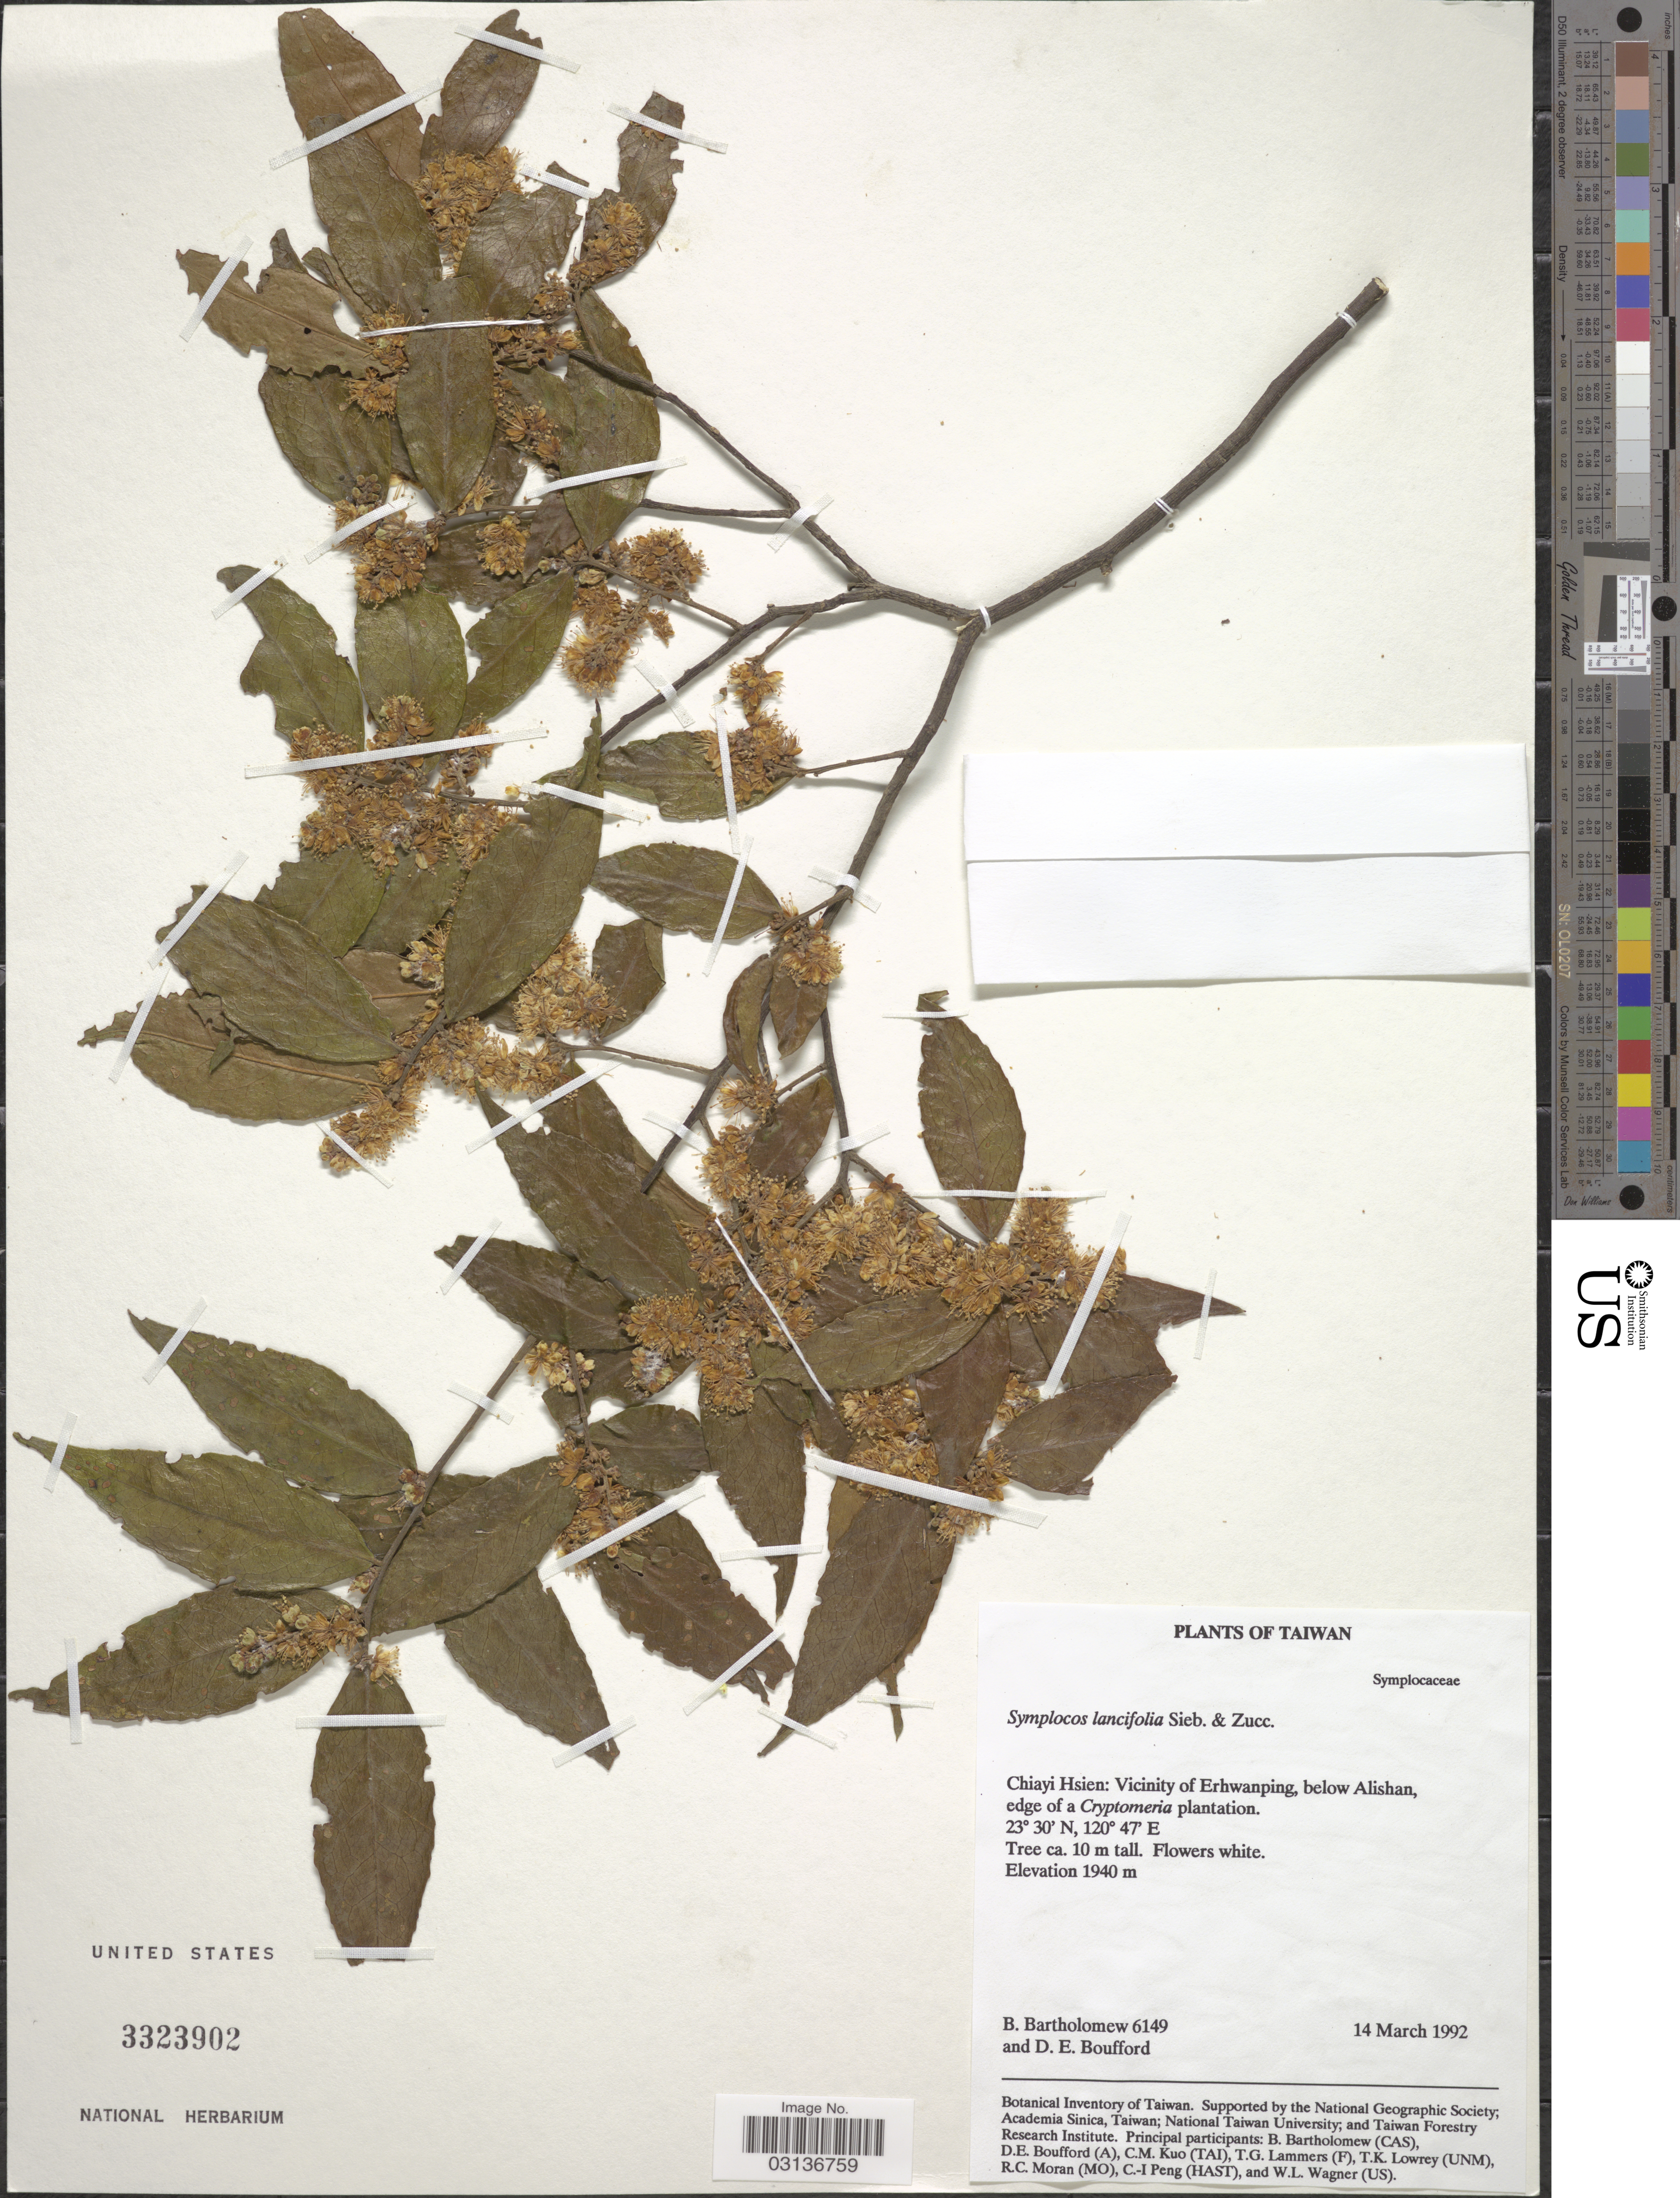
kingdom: Plantae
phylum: Tracheophyta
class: Magnoliopsida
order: Ericales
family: Symplocaceae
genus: Symplocos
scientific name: Symplocos lancifolia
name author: Siebert & Zucc.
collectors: B. Bartholomew & D. E. Boufford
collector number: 6149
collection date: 1992-03-14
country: Taiwan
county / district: Chiayi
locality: Chiayi Hsien: Vicinity of Erhwanping, below Alishan, edge of a Cryptomeria plantation.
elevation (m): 1940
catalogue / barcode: US 3323902